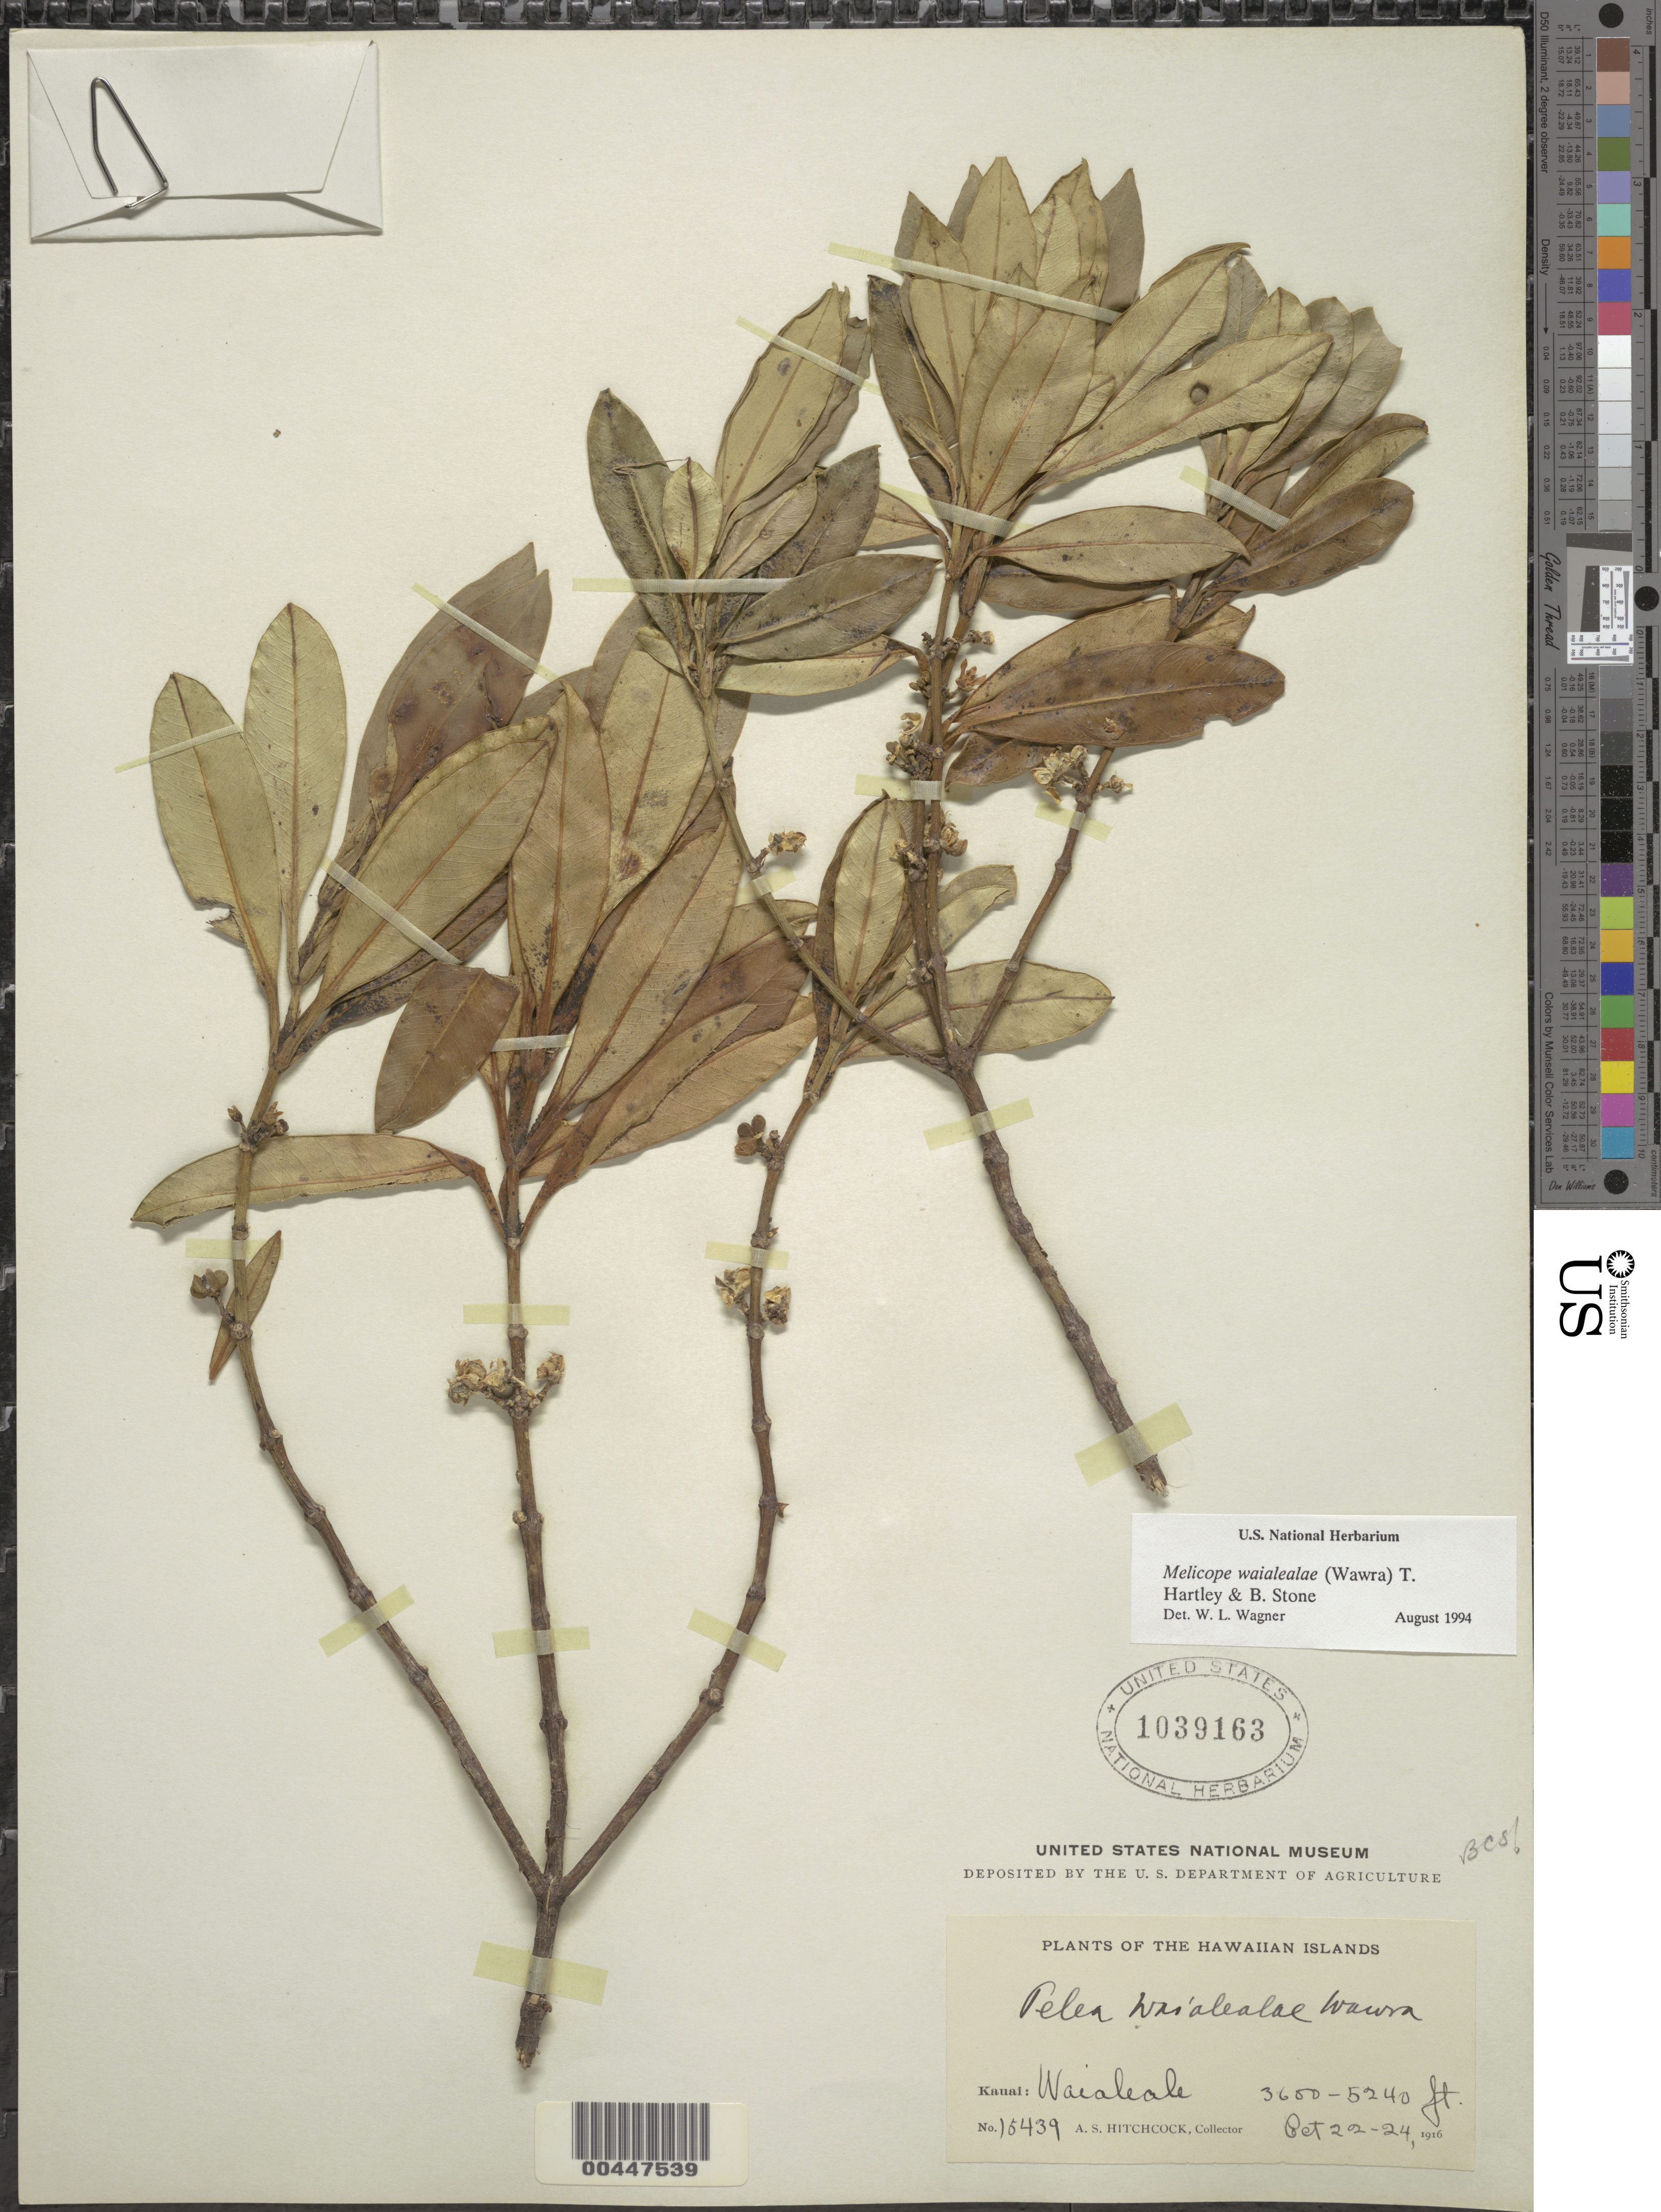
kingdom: Plantae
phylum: Tracheophyta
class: Magnoliopsida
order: Sapindales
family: Rutaceae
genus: Melicope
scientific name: Melicope waialealae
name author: (Wawra) T.G. Hartley & B.C. Stone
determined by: Wagner, W. L., (BOT), Smithsonian Institution - National Museum of Natural History (UNITED STATES)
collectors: A. S. Hitchcock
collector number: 15439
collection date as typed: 22 Oct 1916 to 24 Oct 1916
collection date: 1916-10-22/1916-10-24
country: United States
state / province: Hawaii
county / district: Kauai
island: Kaua'i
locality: Waialeale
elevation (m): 1097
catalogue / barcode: US 1039163